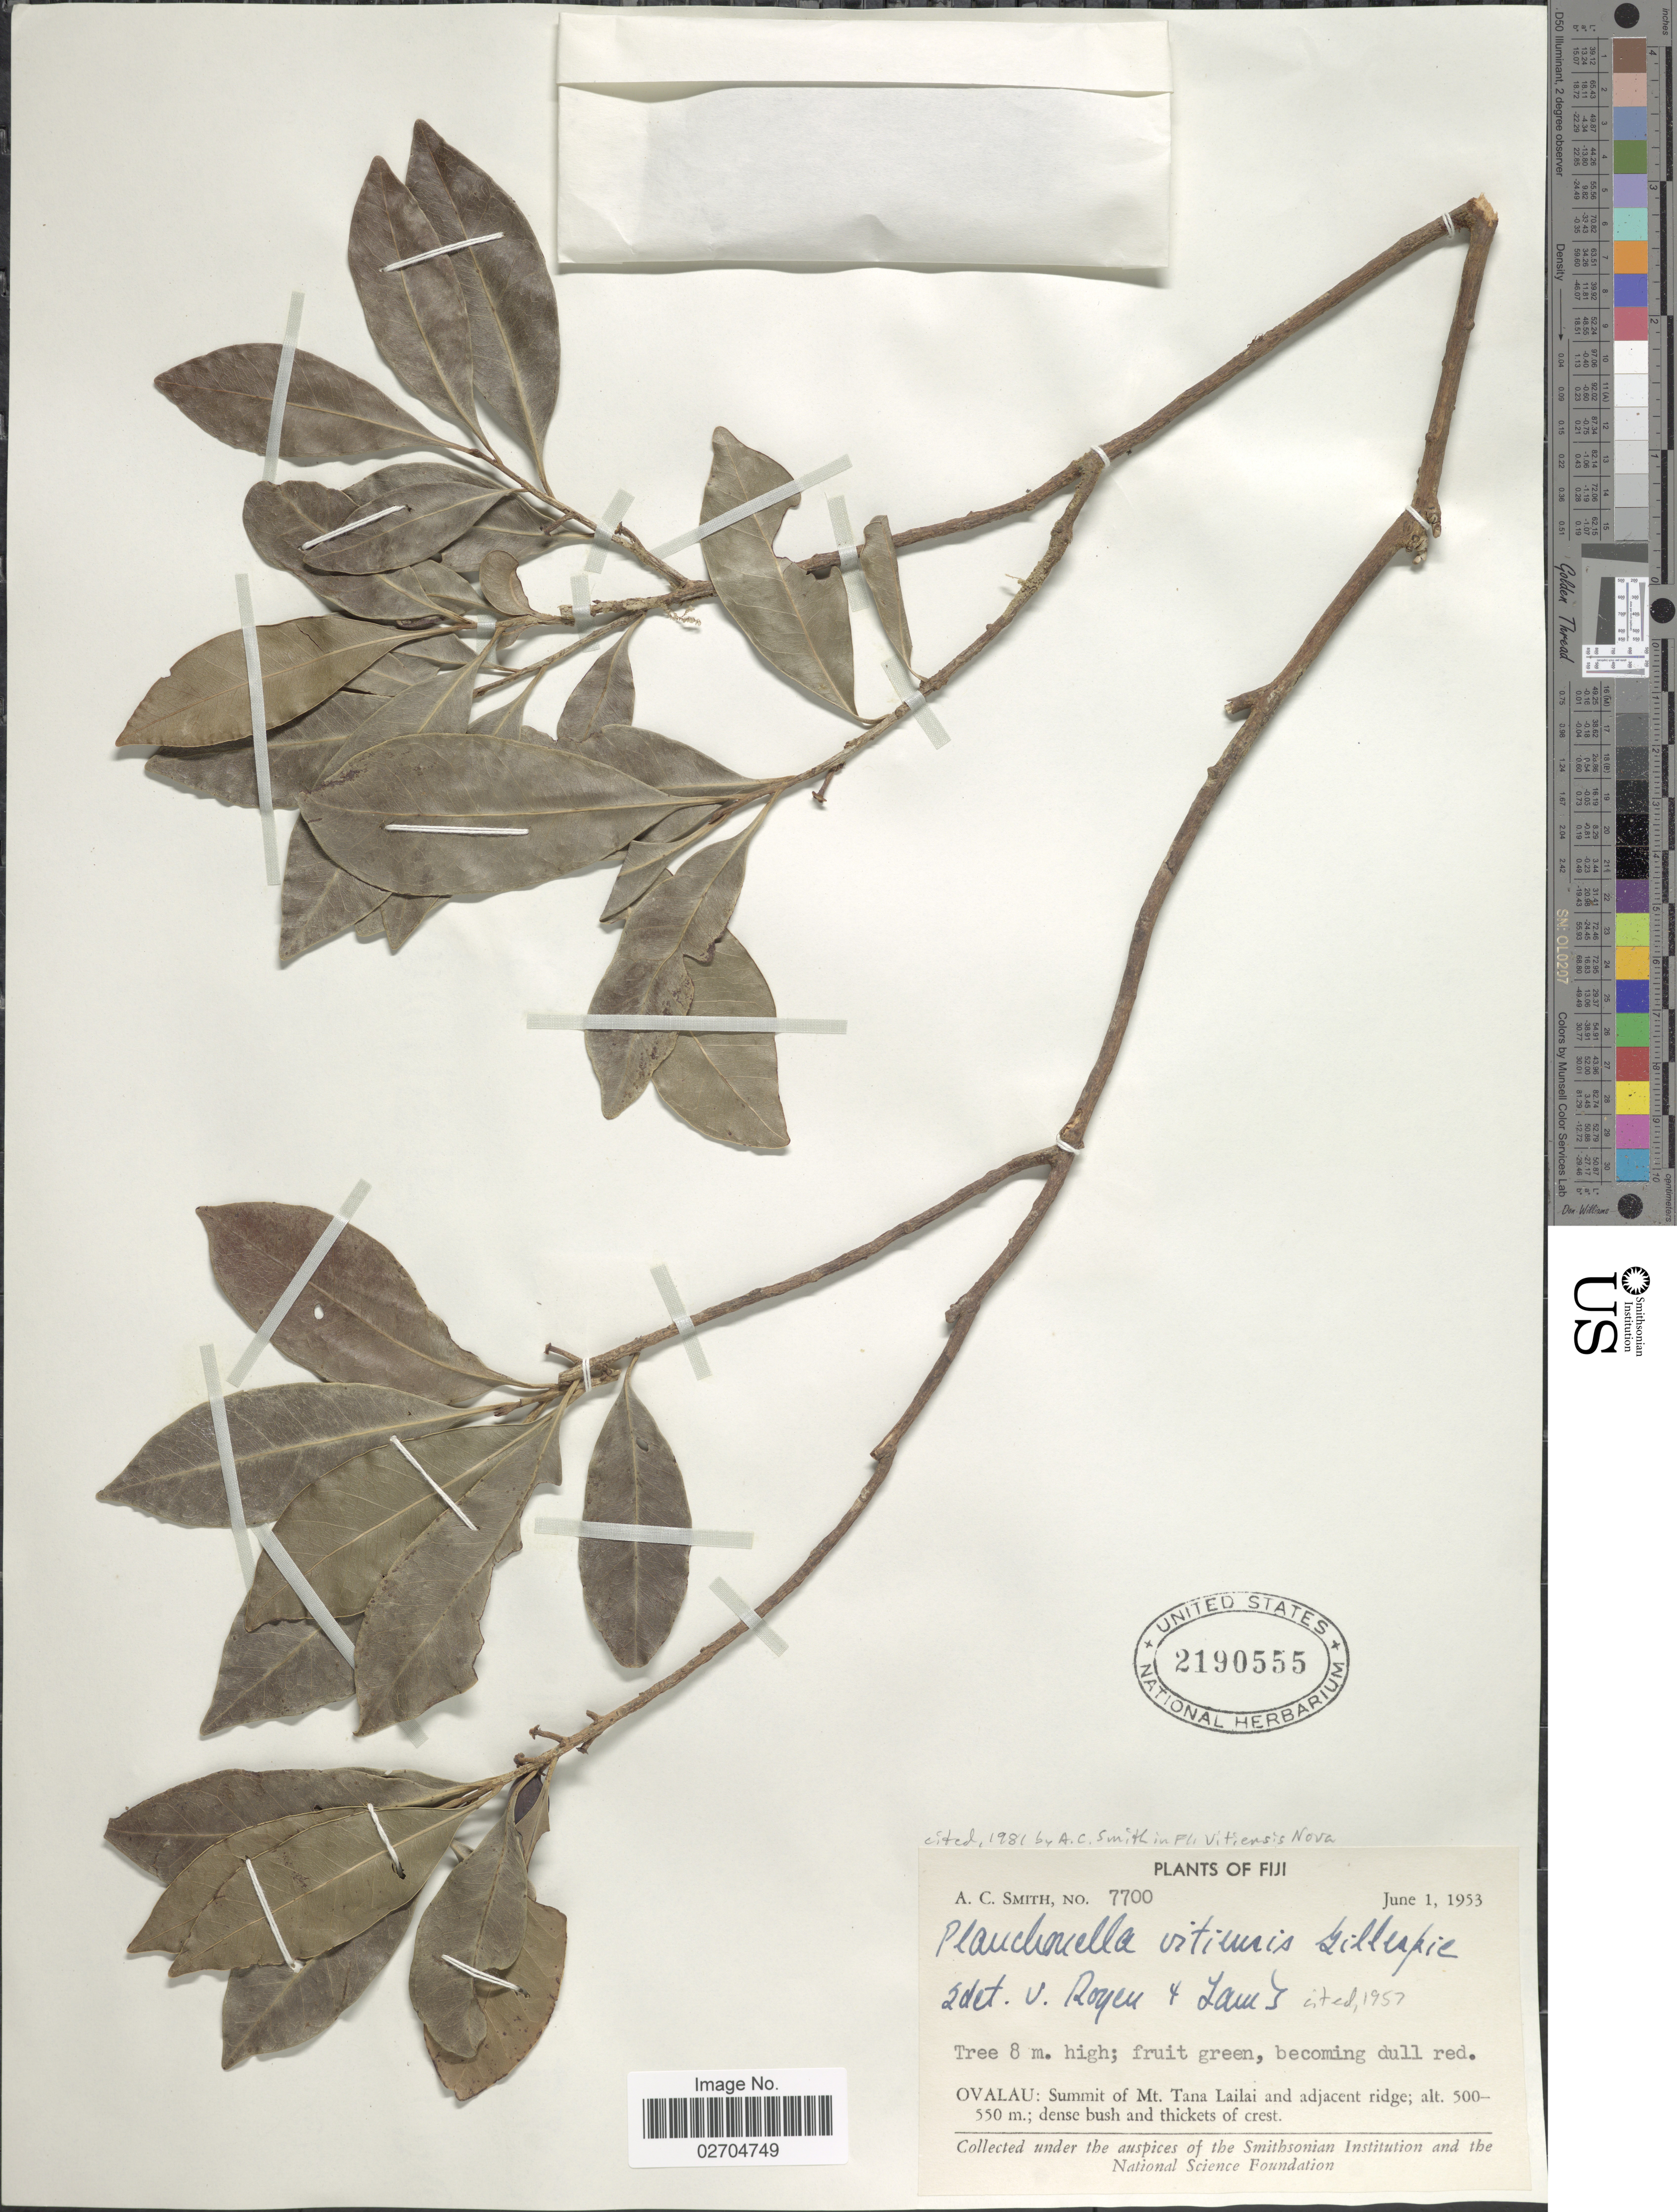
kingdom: Plantae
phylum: Tracheophyta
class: Magnoliopsida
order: Ericales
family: Sapotaceae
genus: Planchonella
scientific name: Planchonella vitiensis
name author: Gillespie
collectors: A. C. Smith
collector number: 7700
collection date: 1953-06-01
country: Fiji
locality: Ovalau: summit of Mt. Tana Lailai and adjacent ridge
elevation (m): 500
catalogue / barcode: US 2190555